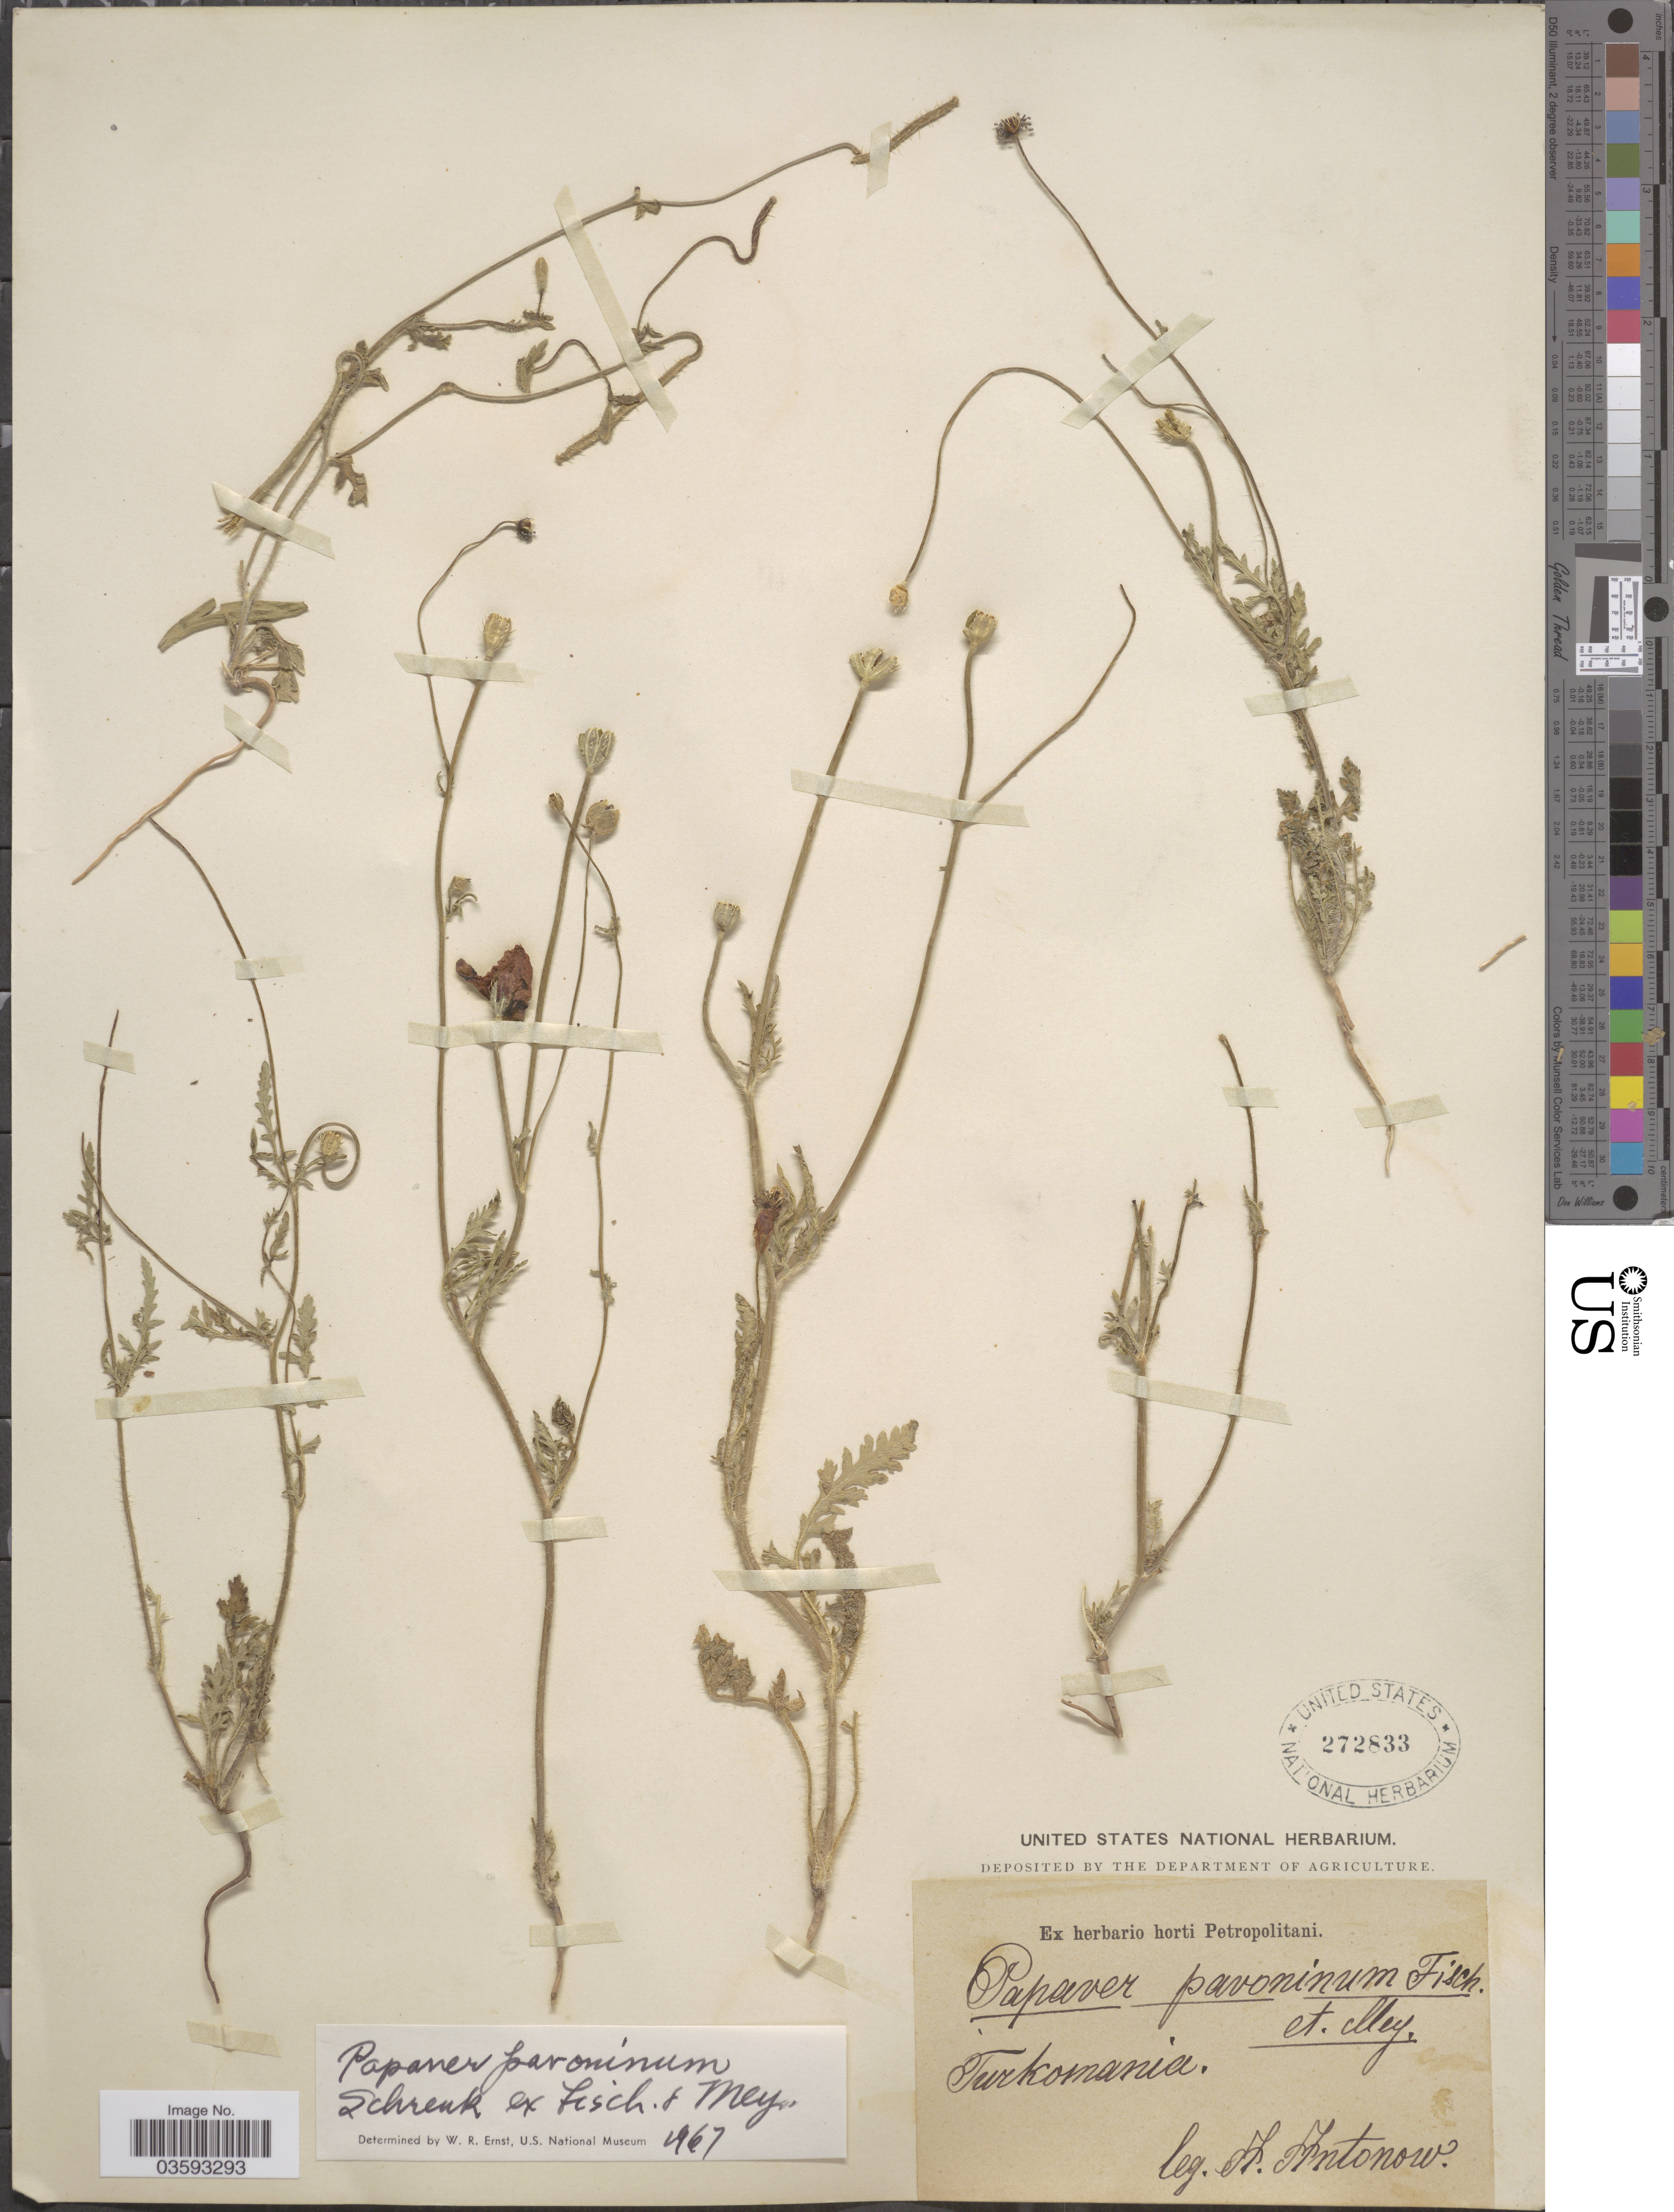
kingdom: Plantae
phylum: Tracheophyta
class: Magnoliopsida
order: Ranunculales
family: Papaveraceae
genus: Papaver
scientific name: Papaver pavoninum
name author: C.A. Mey.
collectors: A. Antonow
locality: Turkomania.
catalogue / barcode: US 272833